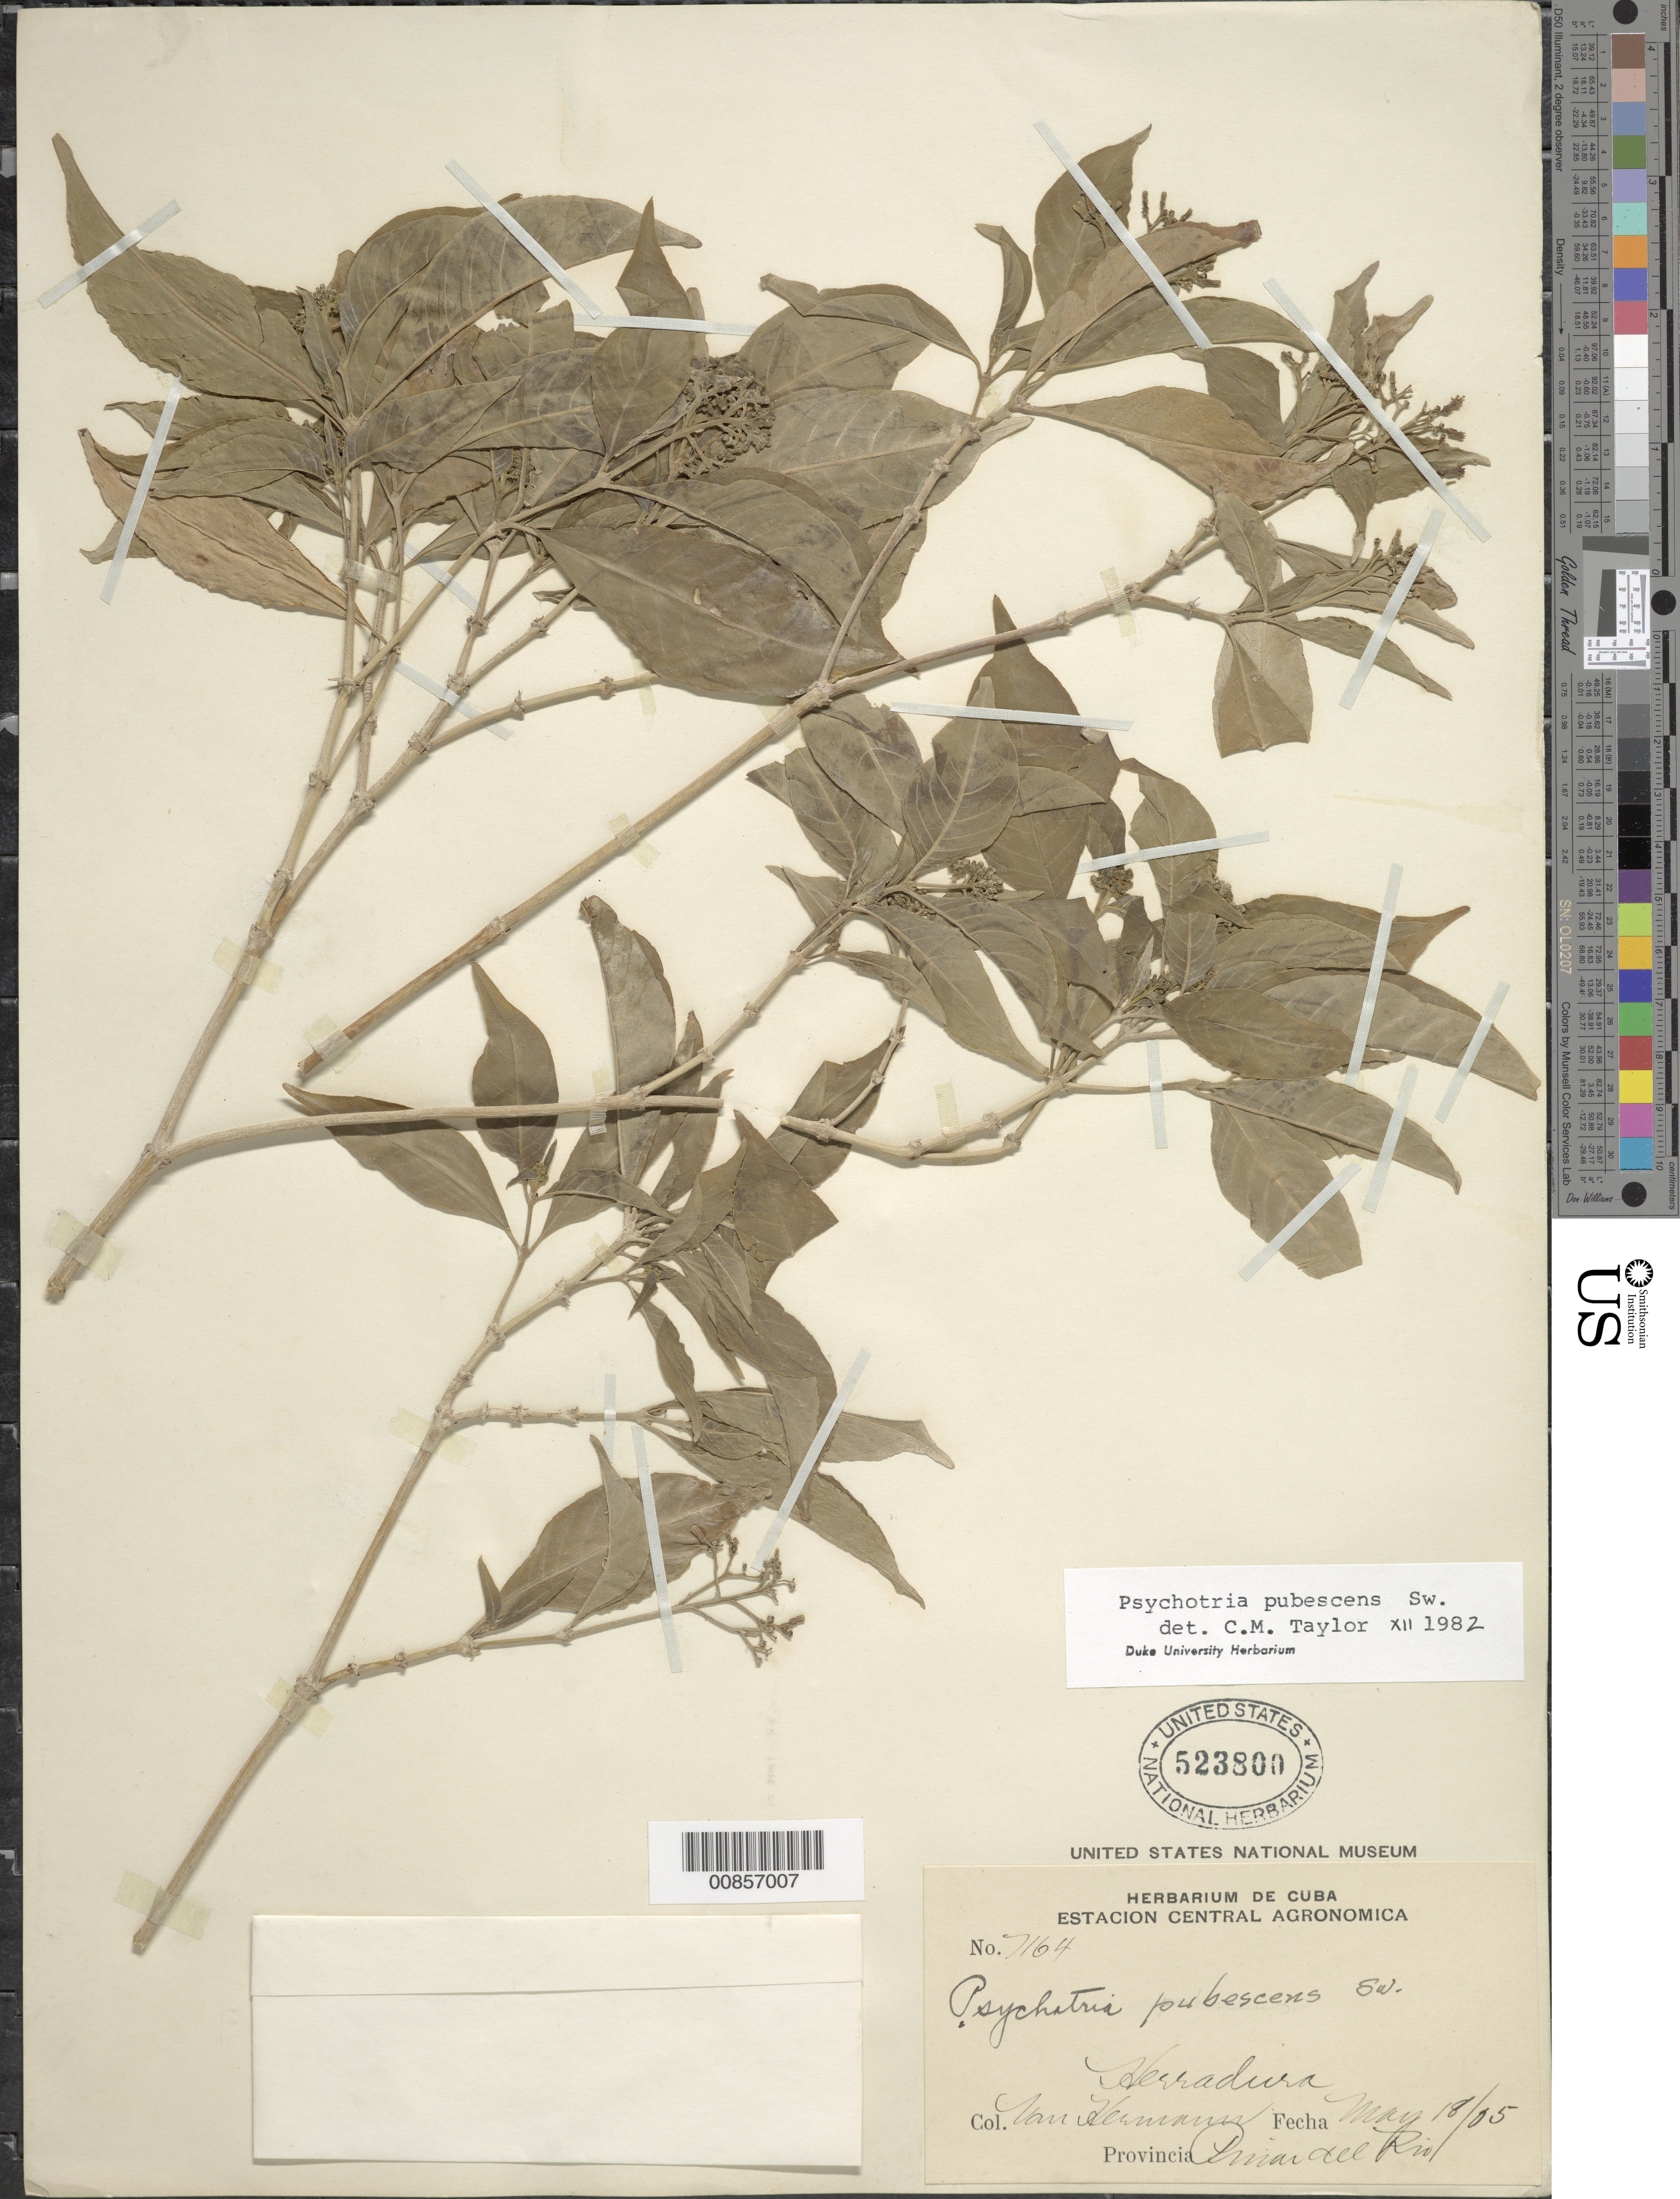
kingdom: Plantae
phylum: Tracheophyta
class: Magnoliopsida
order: Gentianales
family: Rubiaceae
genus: Psychotria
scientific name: Psychotria pubescens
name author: Sw.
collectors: H. A. Van Hermann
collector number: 7164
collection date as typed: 18 May 1905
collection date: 1905-05-18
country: Cuba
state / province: Pinar del Río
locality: Herradura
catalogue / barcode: US 523800